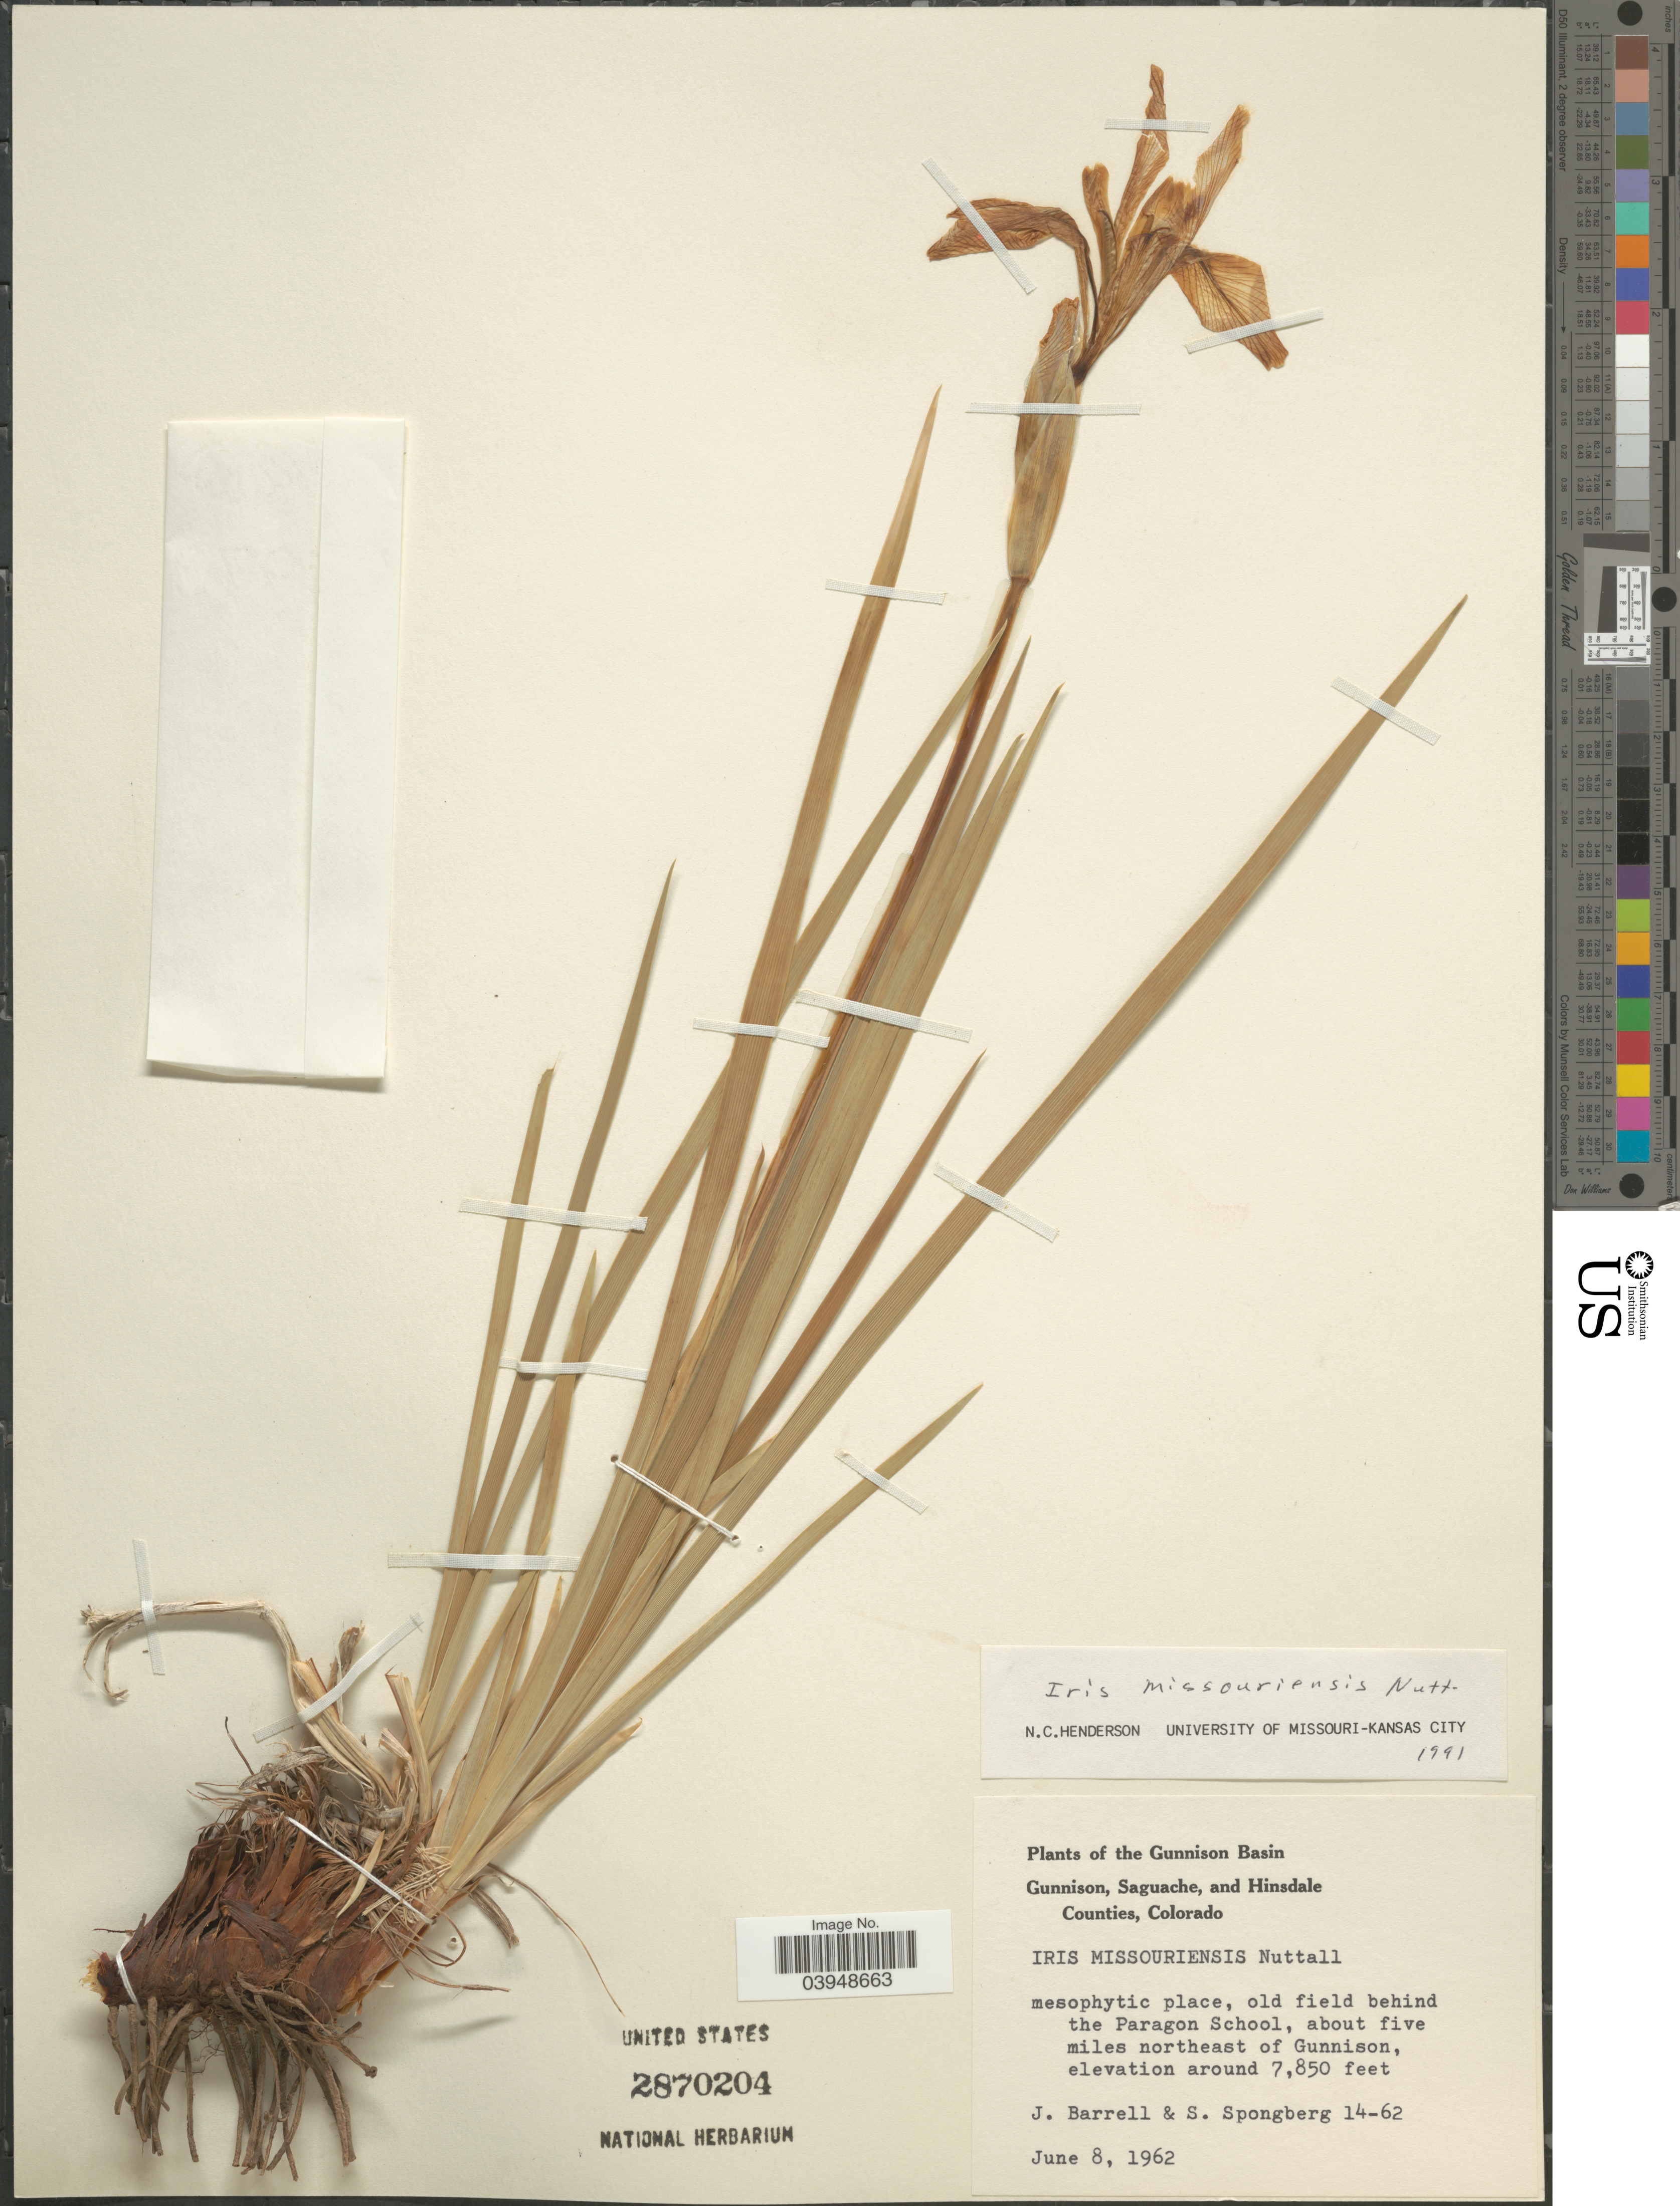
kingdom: Plantae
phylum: Tracheophyta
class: Liliopsida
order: Asparagales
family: Iridaceae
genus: Iris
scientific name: Iris missouriensis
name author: Nutt.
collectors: J. Barrell & S. A.Spongberg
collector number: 14-62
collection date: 1962-06-08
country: United States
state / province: Colorado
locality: The Gunnison Basin. Old field behind the Paragon School, about five miles northeast of Gunnison.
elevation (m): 2393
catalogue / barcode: US 2870204